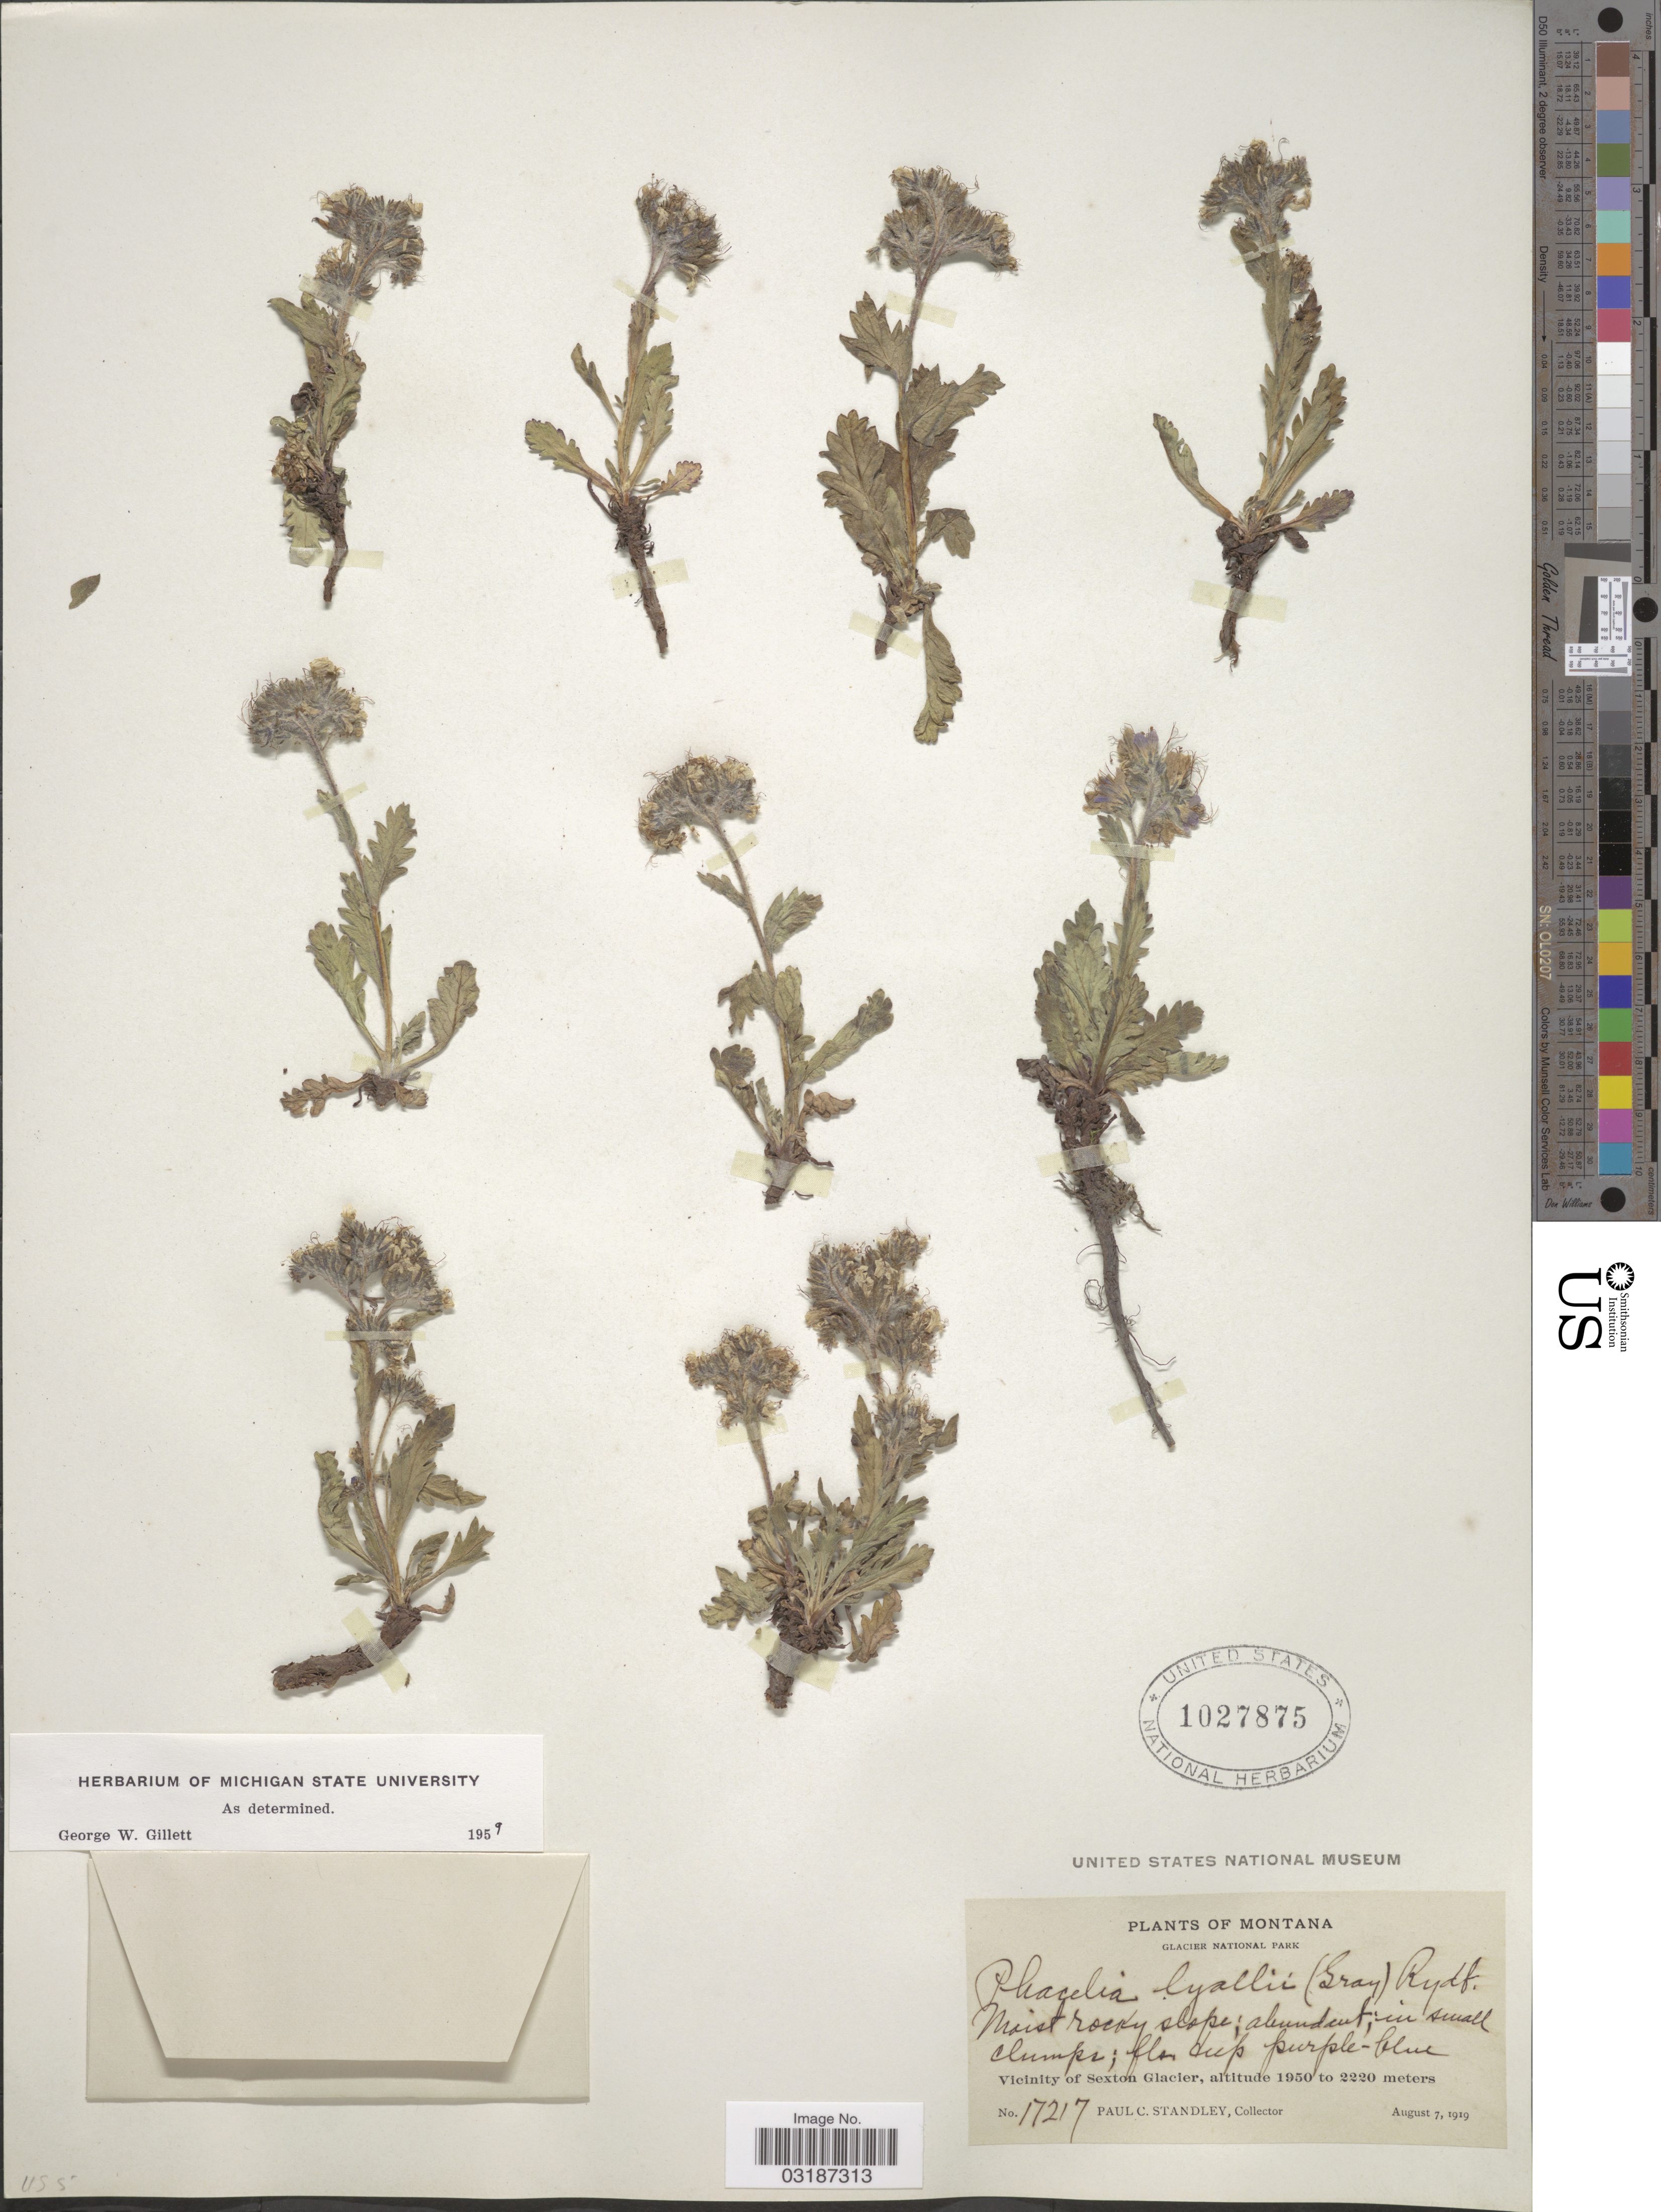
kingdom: Plantae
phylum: Tracheophyta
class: Magnoliopsida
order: Boraginales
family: Hydrophyllaceae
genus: Phacelia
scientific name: Phacelia lyallii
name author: (A. Gray) Rydb.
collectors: P. C. Standley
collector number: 17217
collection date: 1919-08-07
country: United States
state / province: Montana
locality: Glacier National Park. Vicinity of Sexton Glacier.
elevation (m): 1950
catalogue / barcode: US 1027875